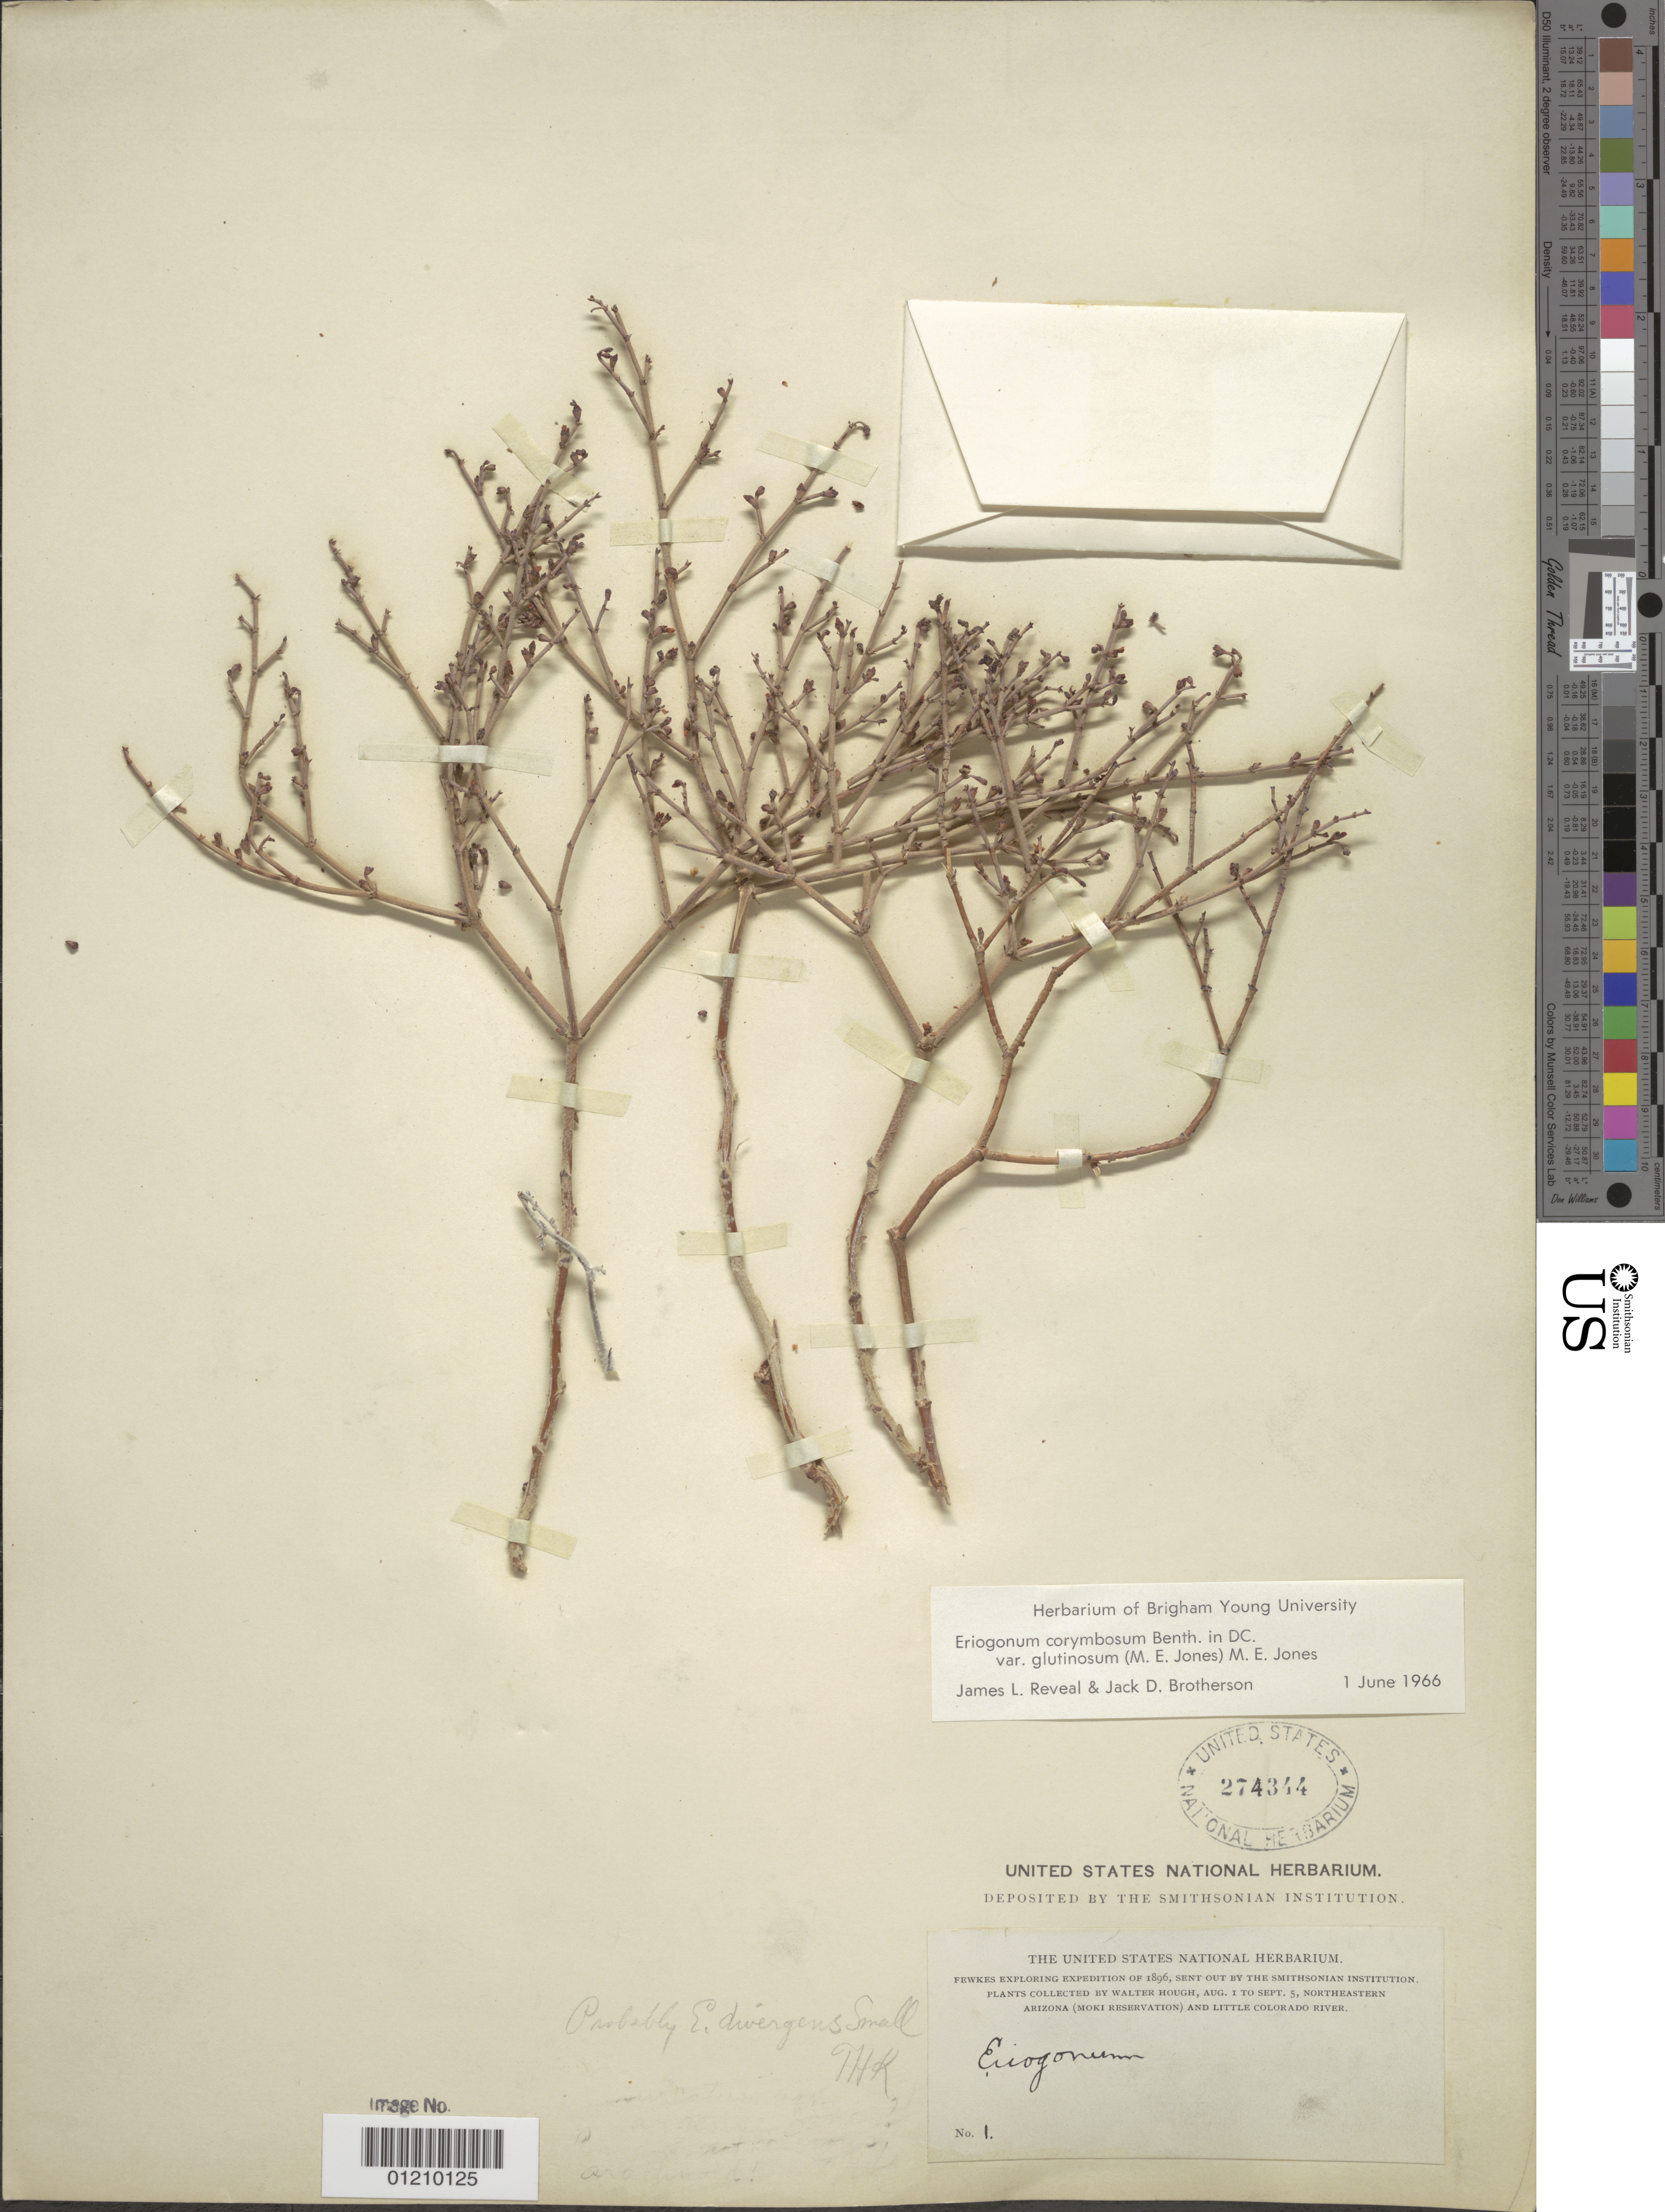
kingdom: Plantae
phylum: Tracheophyta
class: Magnoliopsida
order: Caryophyllales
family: Polygonaceae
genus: Eriogonum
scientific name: Eriogonum corymbosum var. glutinosum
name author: (M.E. Jones) M.E. Jones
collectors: W. Hough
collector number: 1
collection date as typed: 1 Aug 1896 to 5 Sep 1896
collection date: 1896-08-01/1896-09-05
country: United States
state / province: Arizona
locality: Moki Reservation and Little Colorado River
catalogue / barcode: US 274344